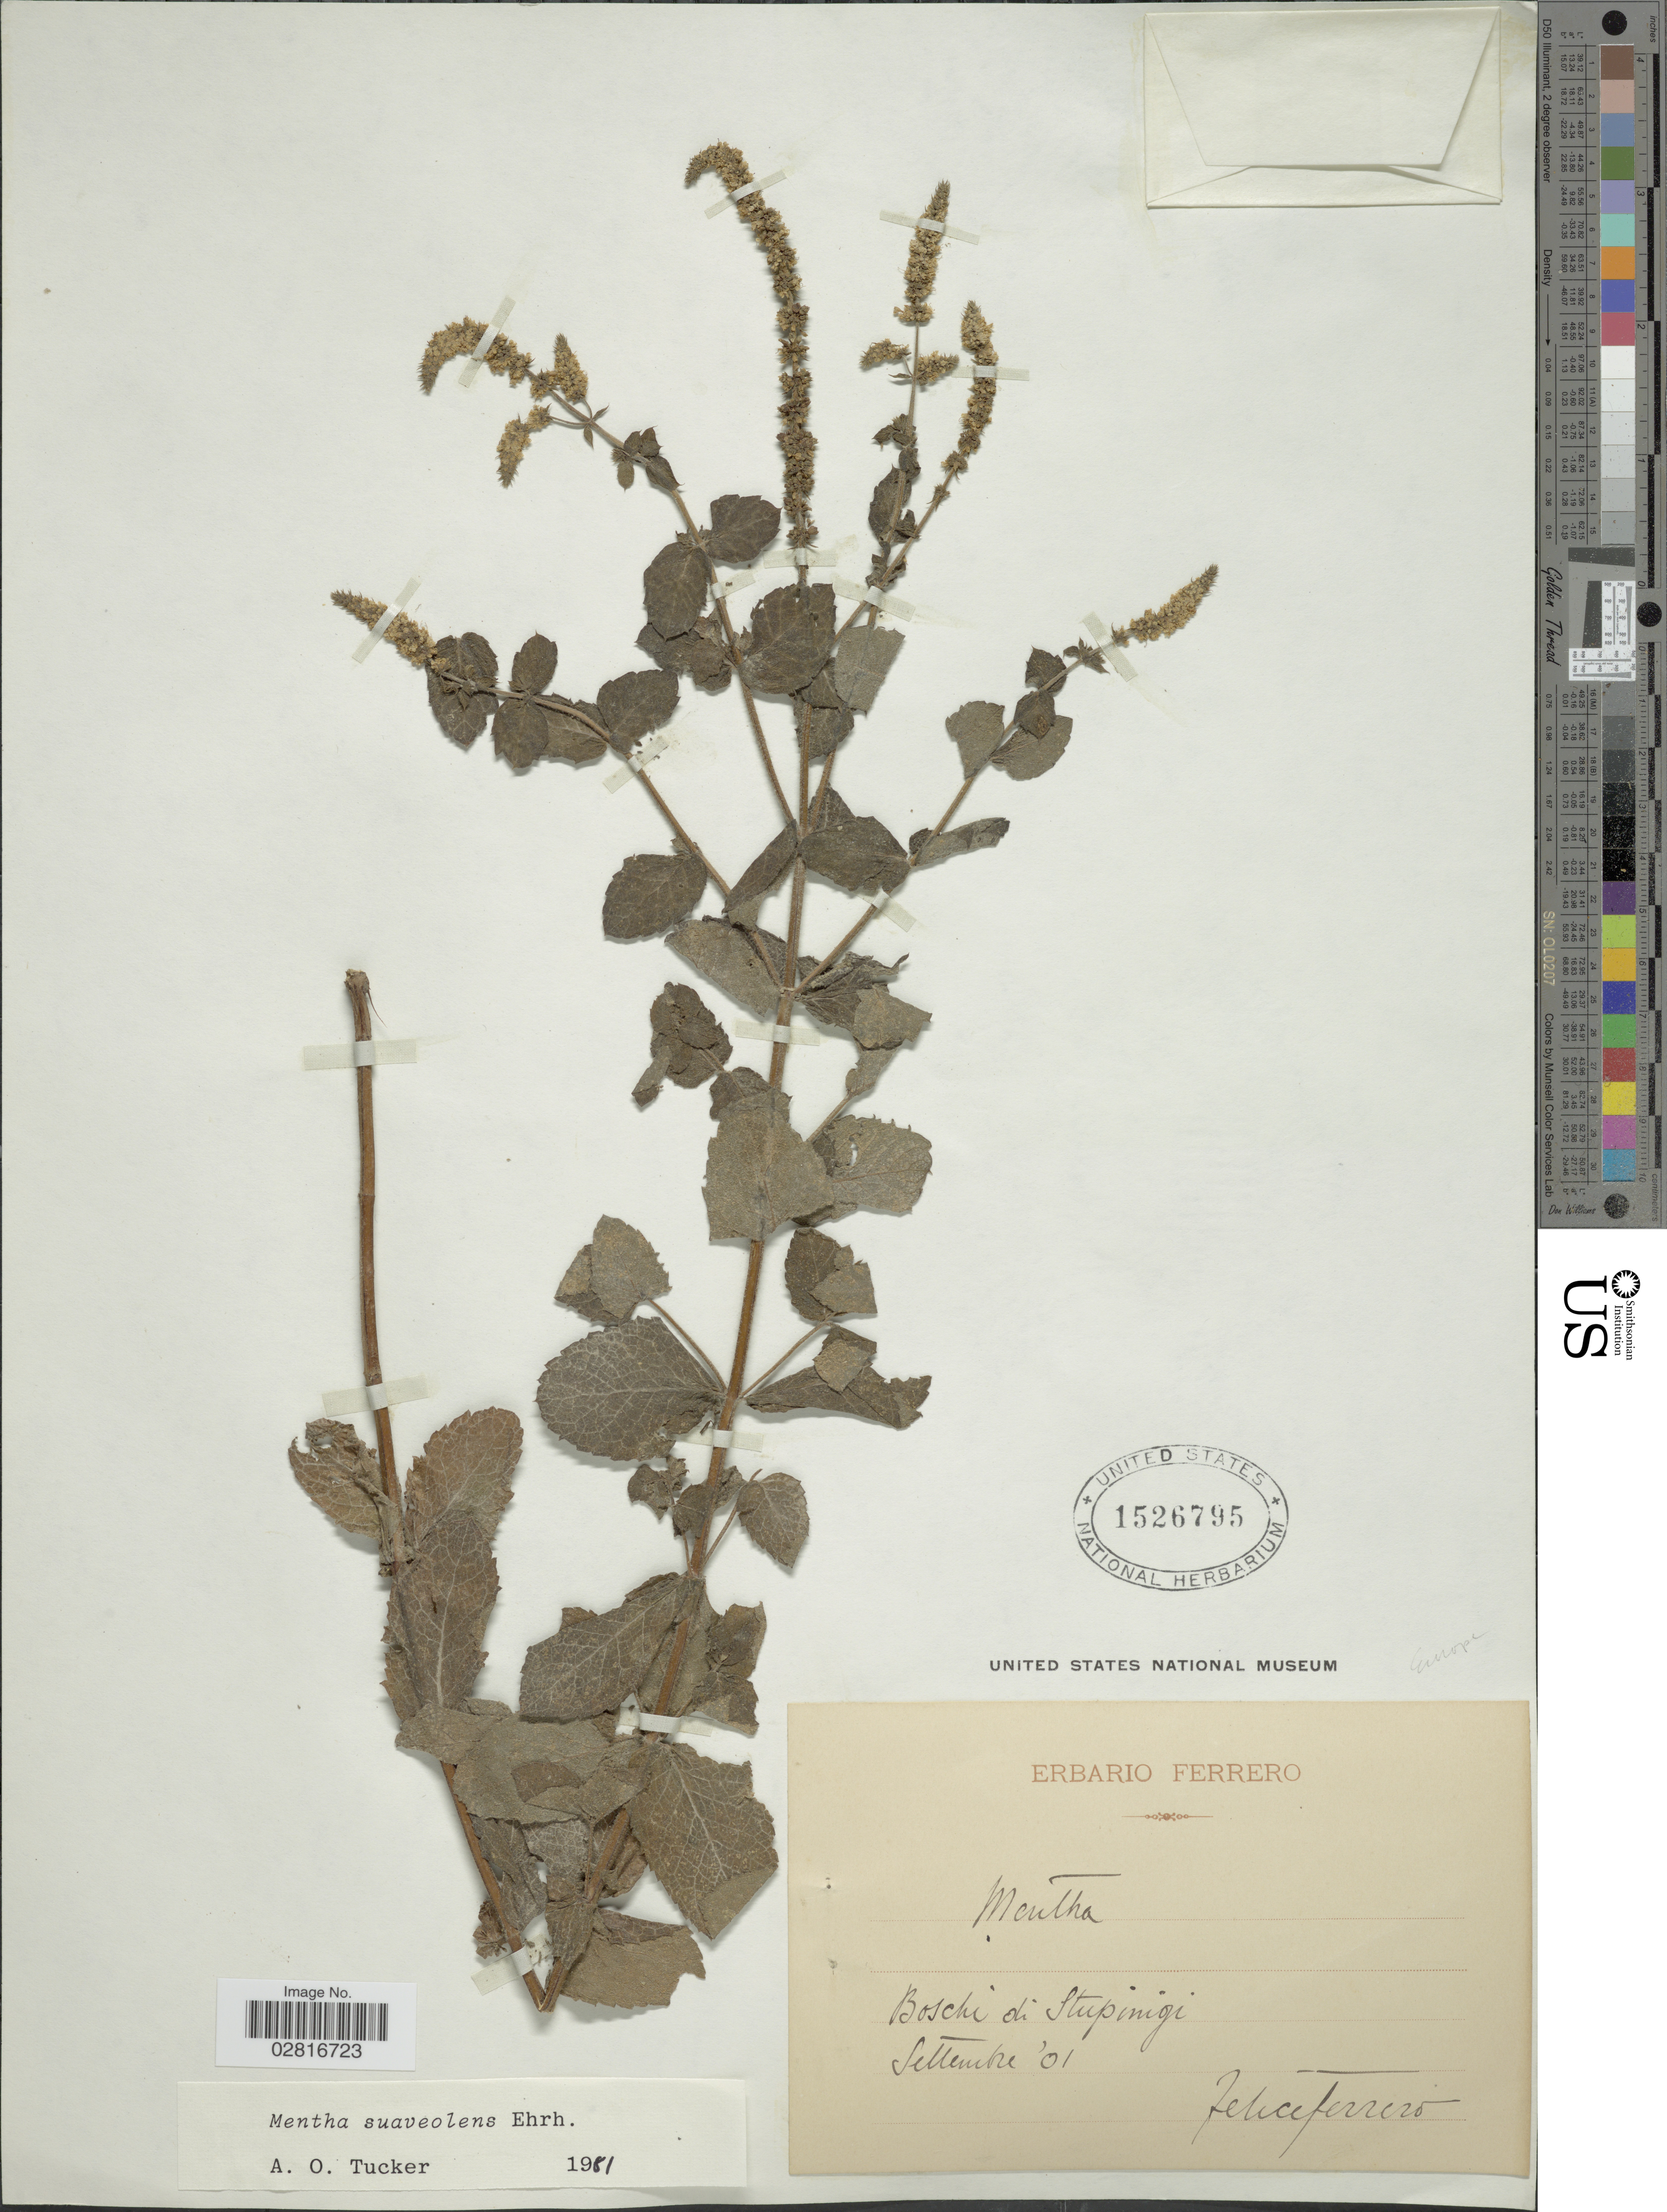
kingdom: Plantae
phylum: Tracheophyta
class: Magnoliopsida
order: Lamiales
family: Lamiaceae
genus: Mentha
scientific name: Mentha suaveolens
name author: Ehrh.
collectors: F. Ferrero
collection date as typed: Transcribed d/m/y: /9/1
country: Italy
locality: Europe. Boschi di Stupinigi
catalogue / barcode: US 1526795